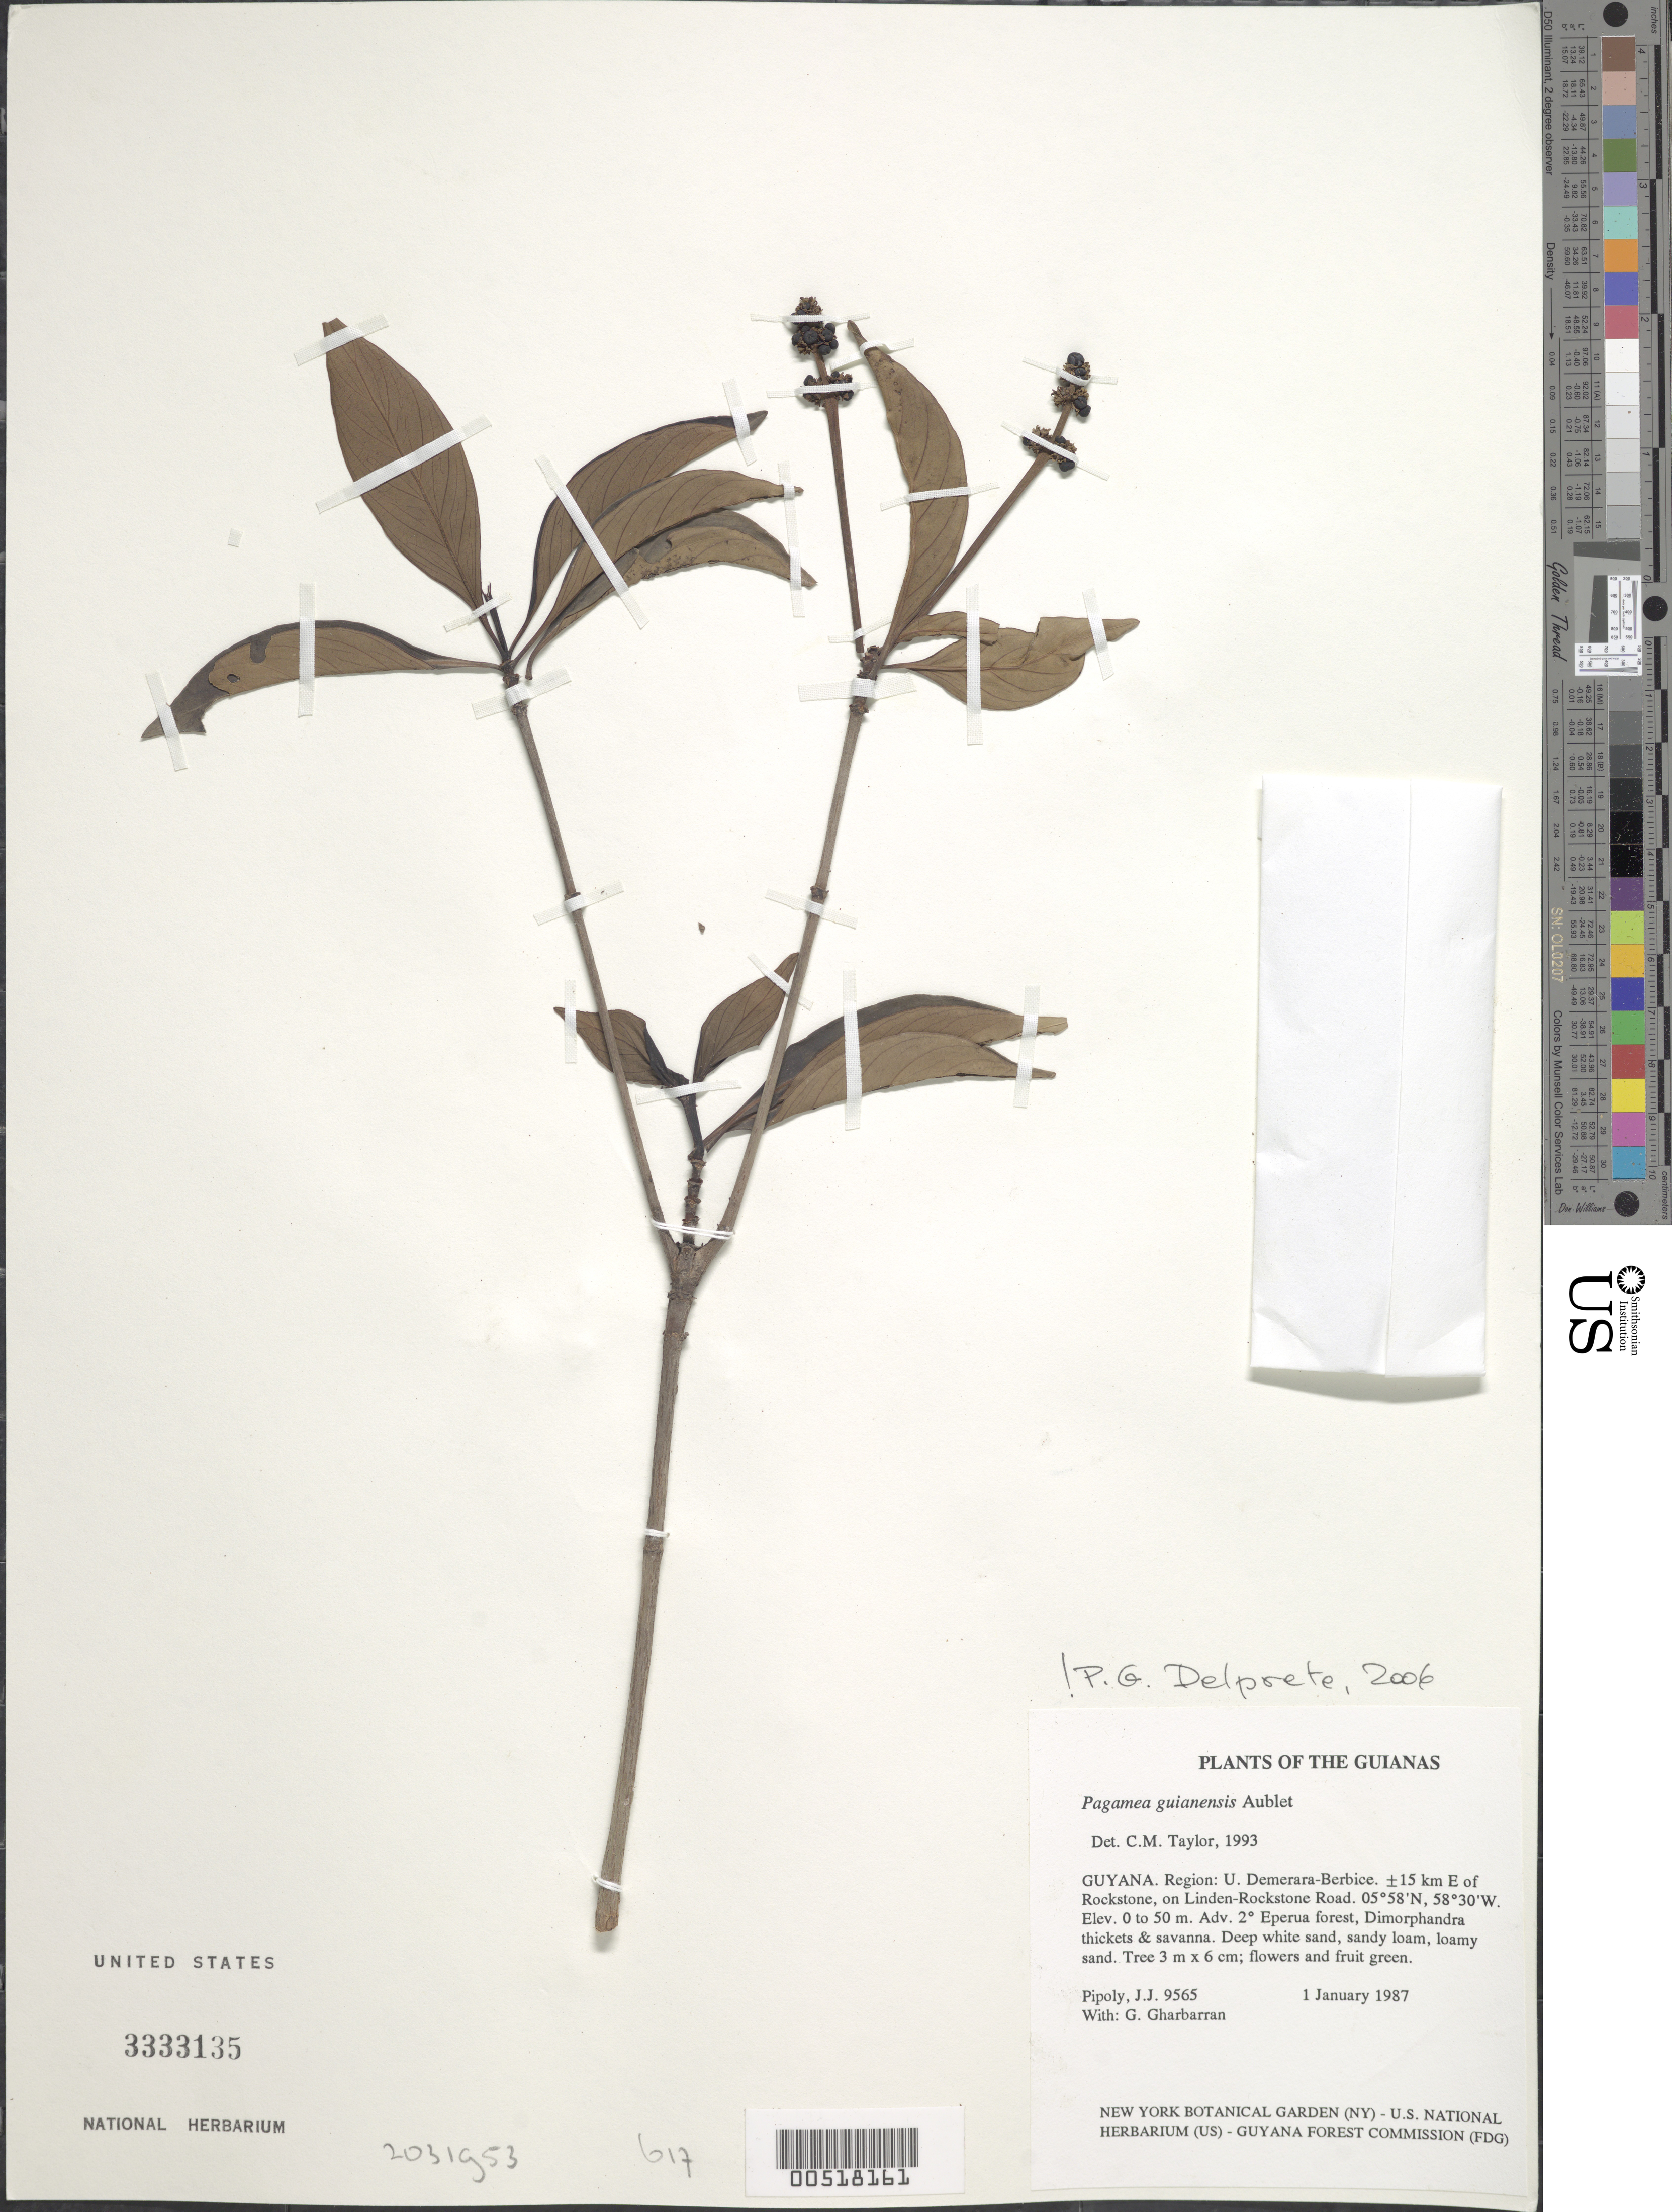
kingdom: Plantae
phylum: Tracheophyta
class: Magnoliopsida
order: Gentianales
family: Rubiaceae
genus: Pagamea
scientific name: Pagamea guianensis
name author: Aubl.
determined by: Delprete, P. G., Herb. de Guyane Cay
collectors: J. J. Pipoly & G. Gharbarran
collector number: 9565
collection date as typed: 11 January 1987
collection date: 1987-01-11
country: Guyana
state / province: U. Demerara-Berbice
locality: ±15 km E of Rockstone, on Linden-Rockstone Road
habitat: Adv. secondary Eperua forest, Dimorphandra thickets & savanna. Deep white sand, sandy loam, loamy sand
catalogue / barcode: US 3333135